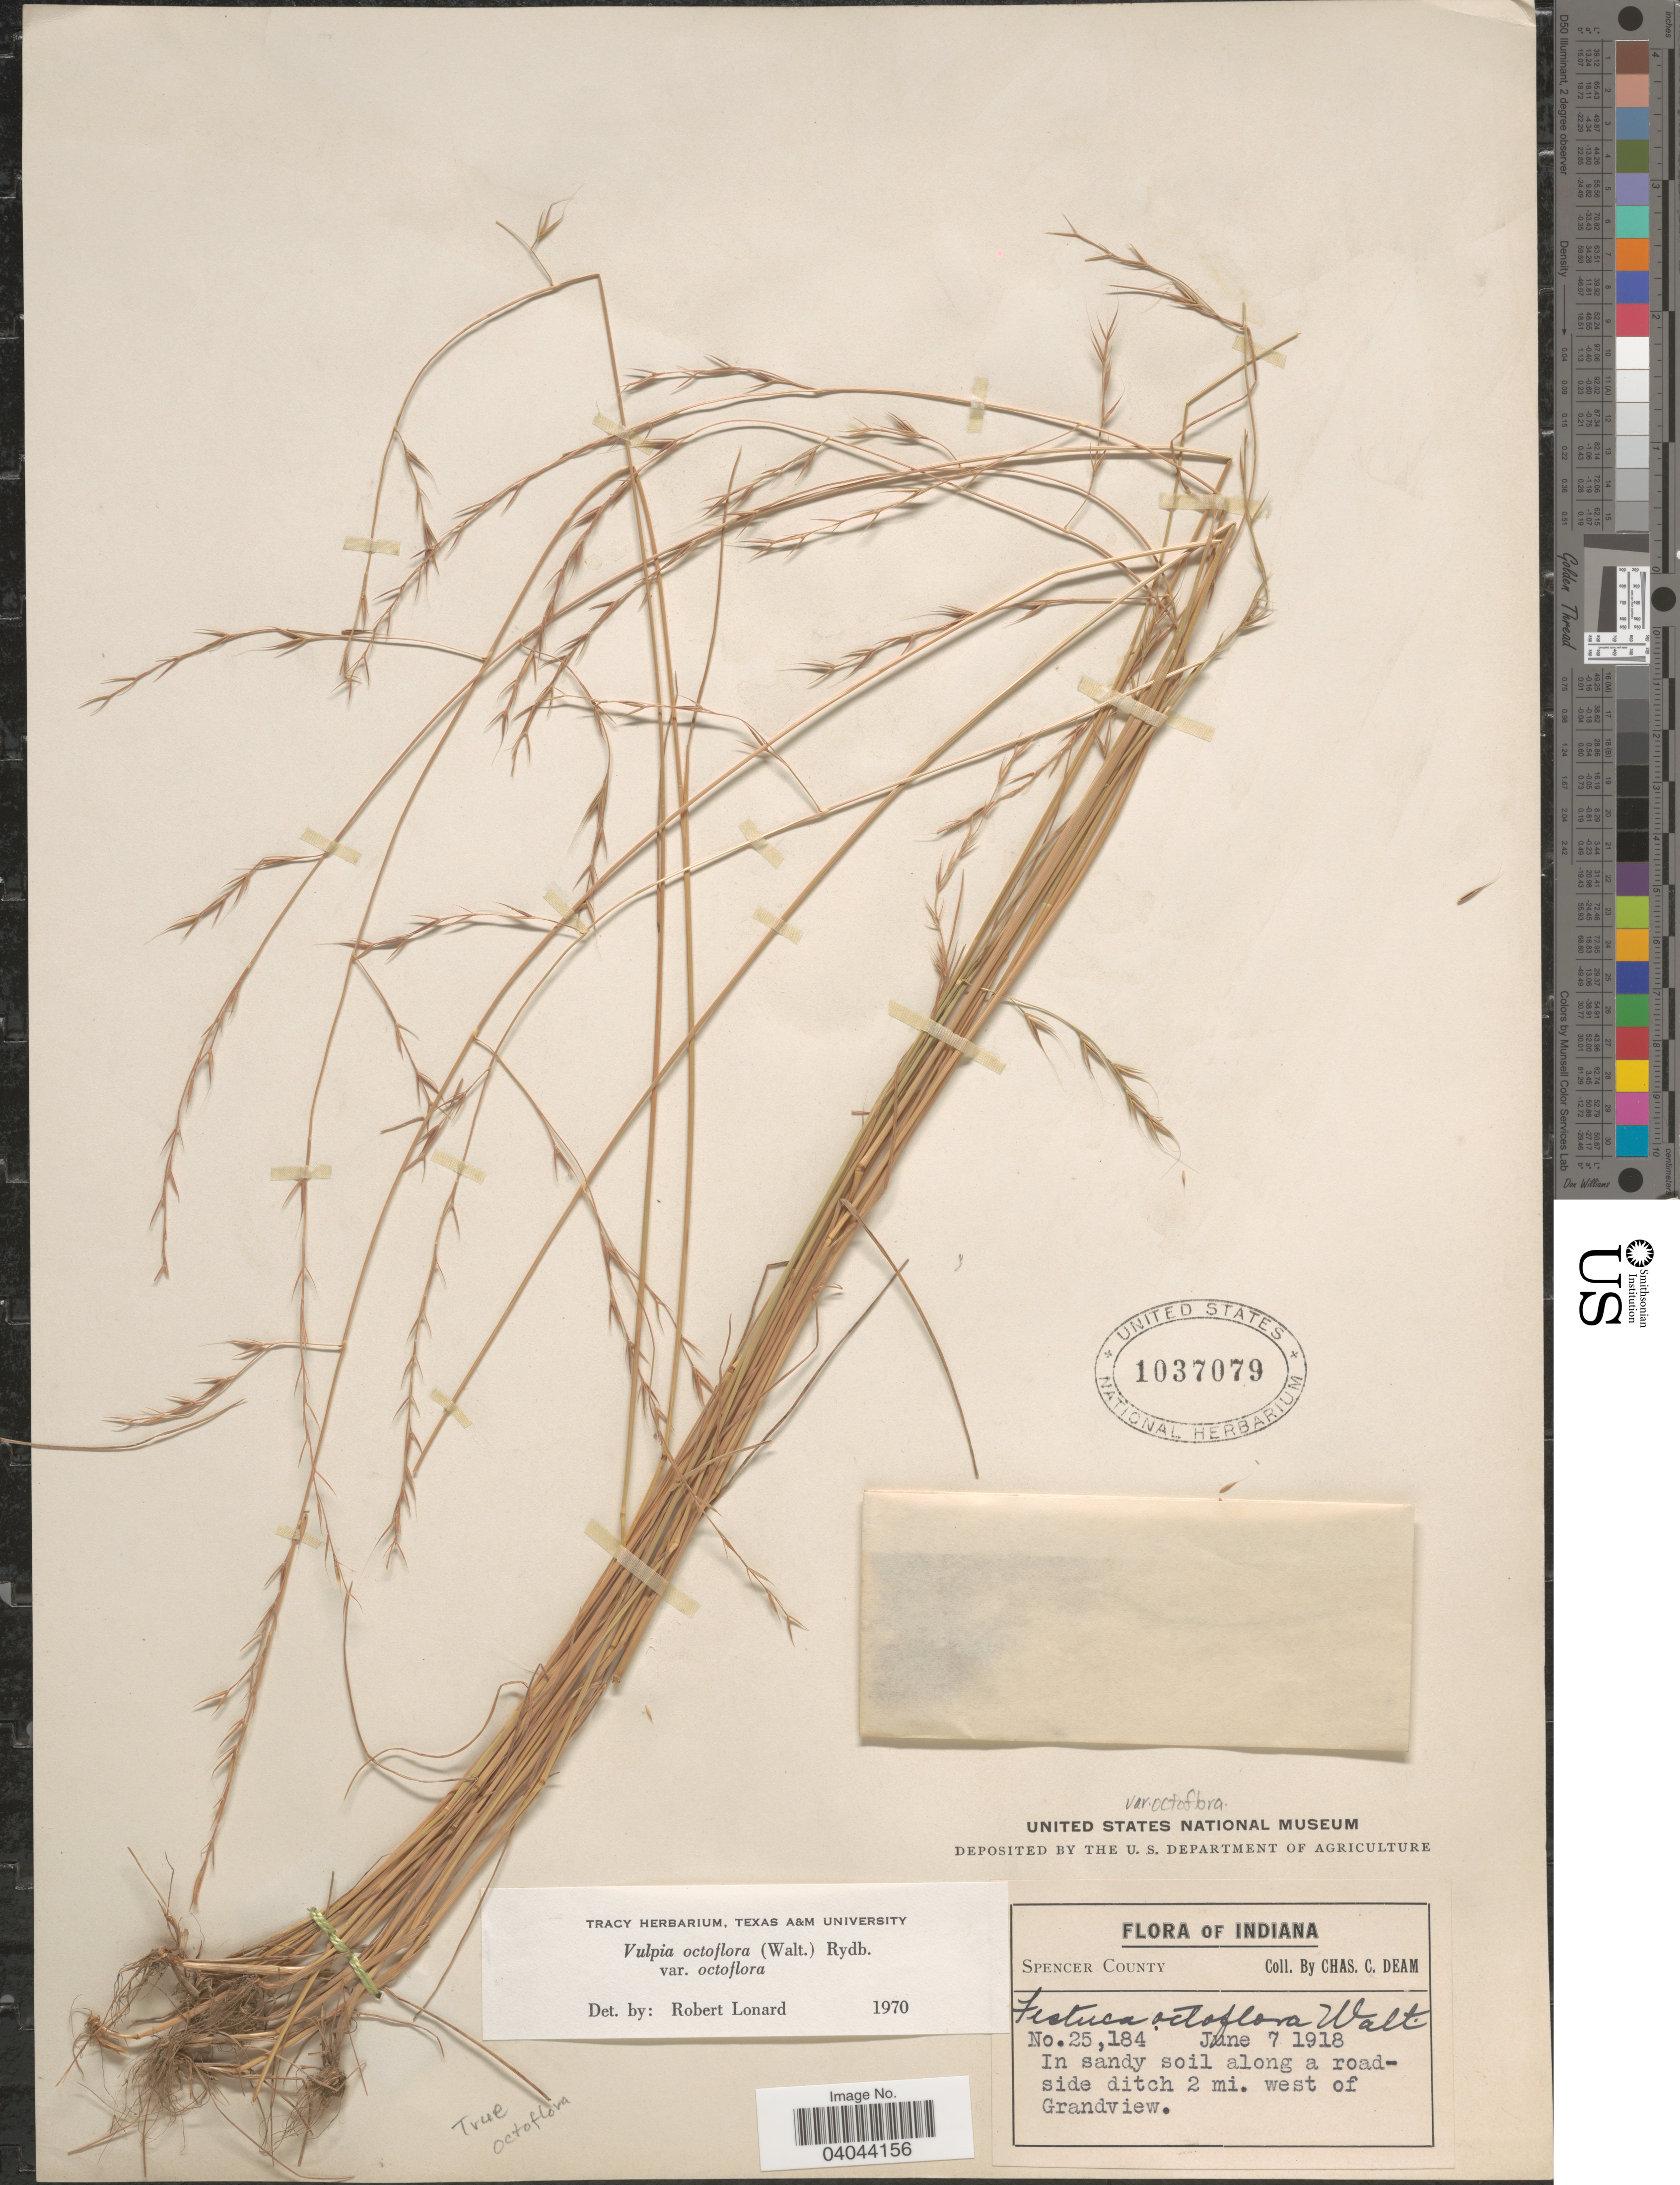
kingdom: Plantae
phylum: Tracheophyta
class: Liliopsida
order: Poales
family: Poaceae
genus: Festuca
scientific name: Festuca octoflora var. octoflora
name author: Walter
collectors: C. C. Deam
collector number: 25184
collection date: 1918-06-07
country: United States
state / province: Indiana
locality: Spencer County. Along a roadside ditch 2 mi. west of Grandview.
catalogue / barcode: US 1037079